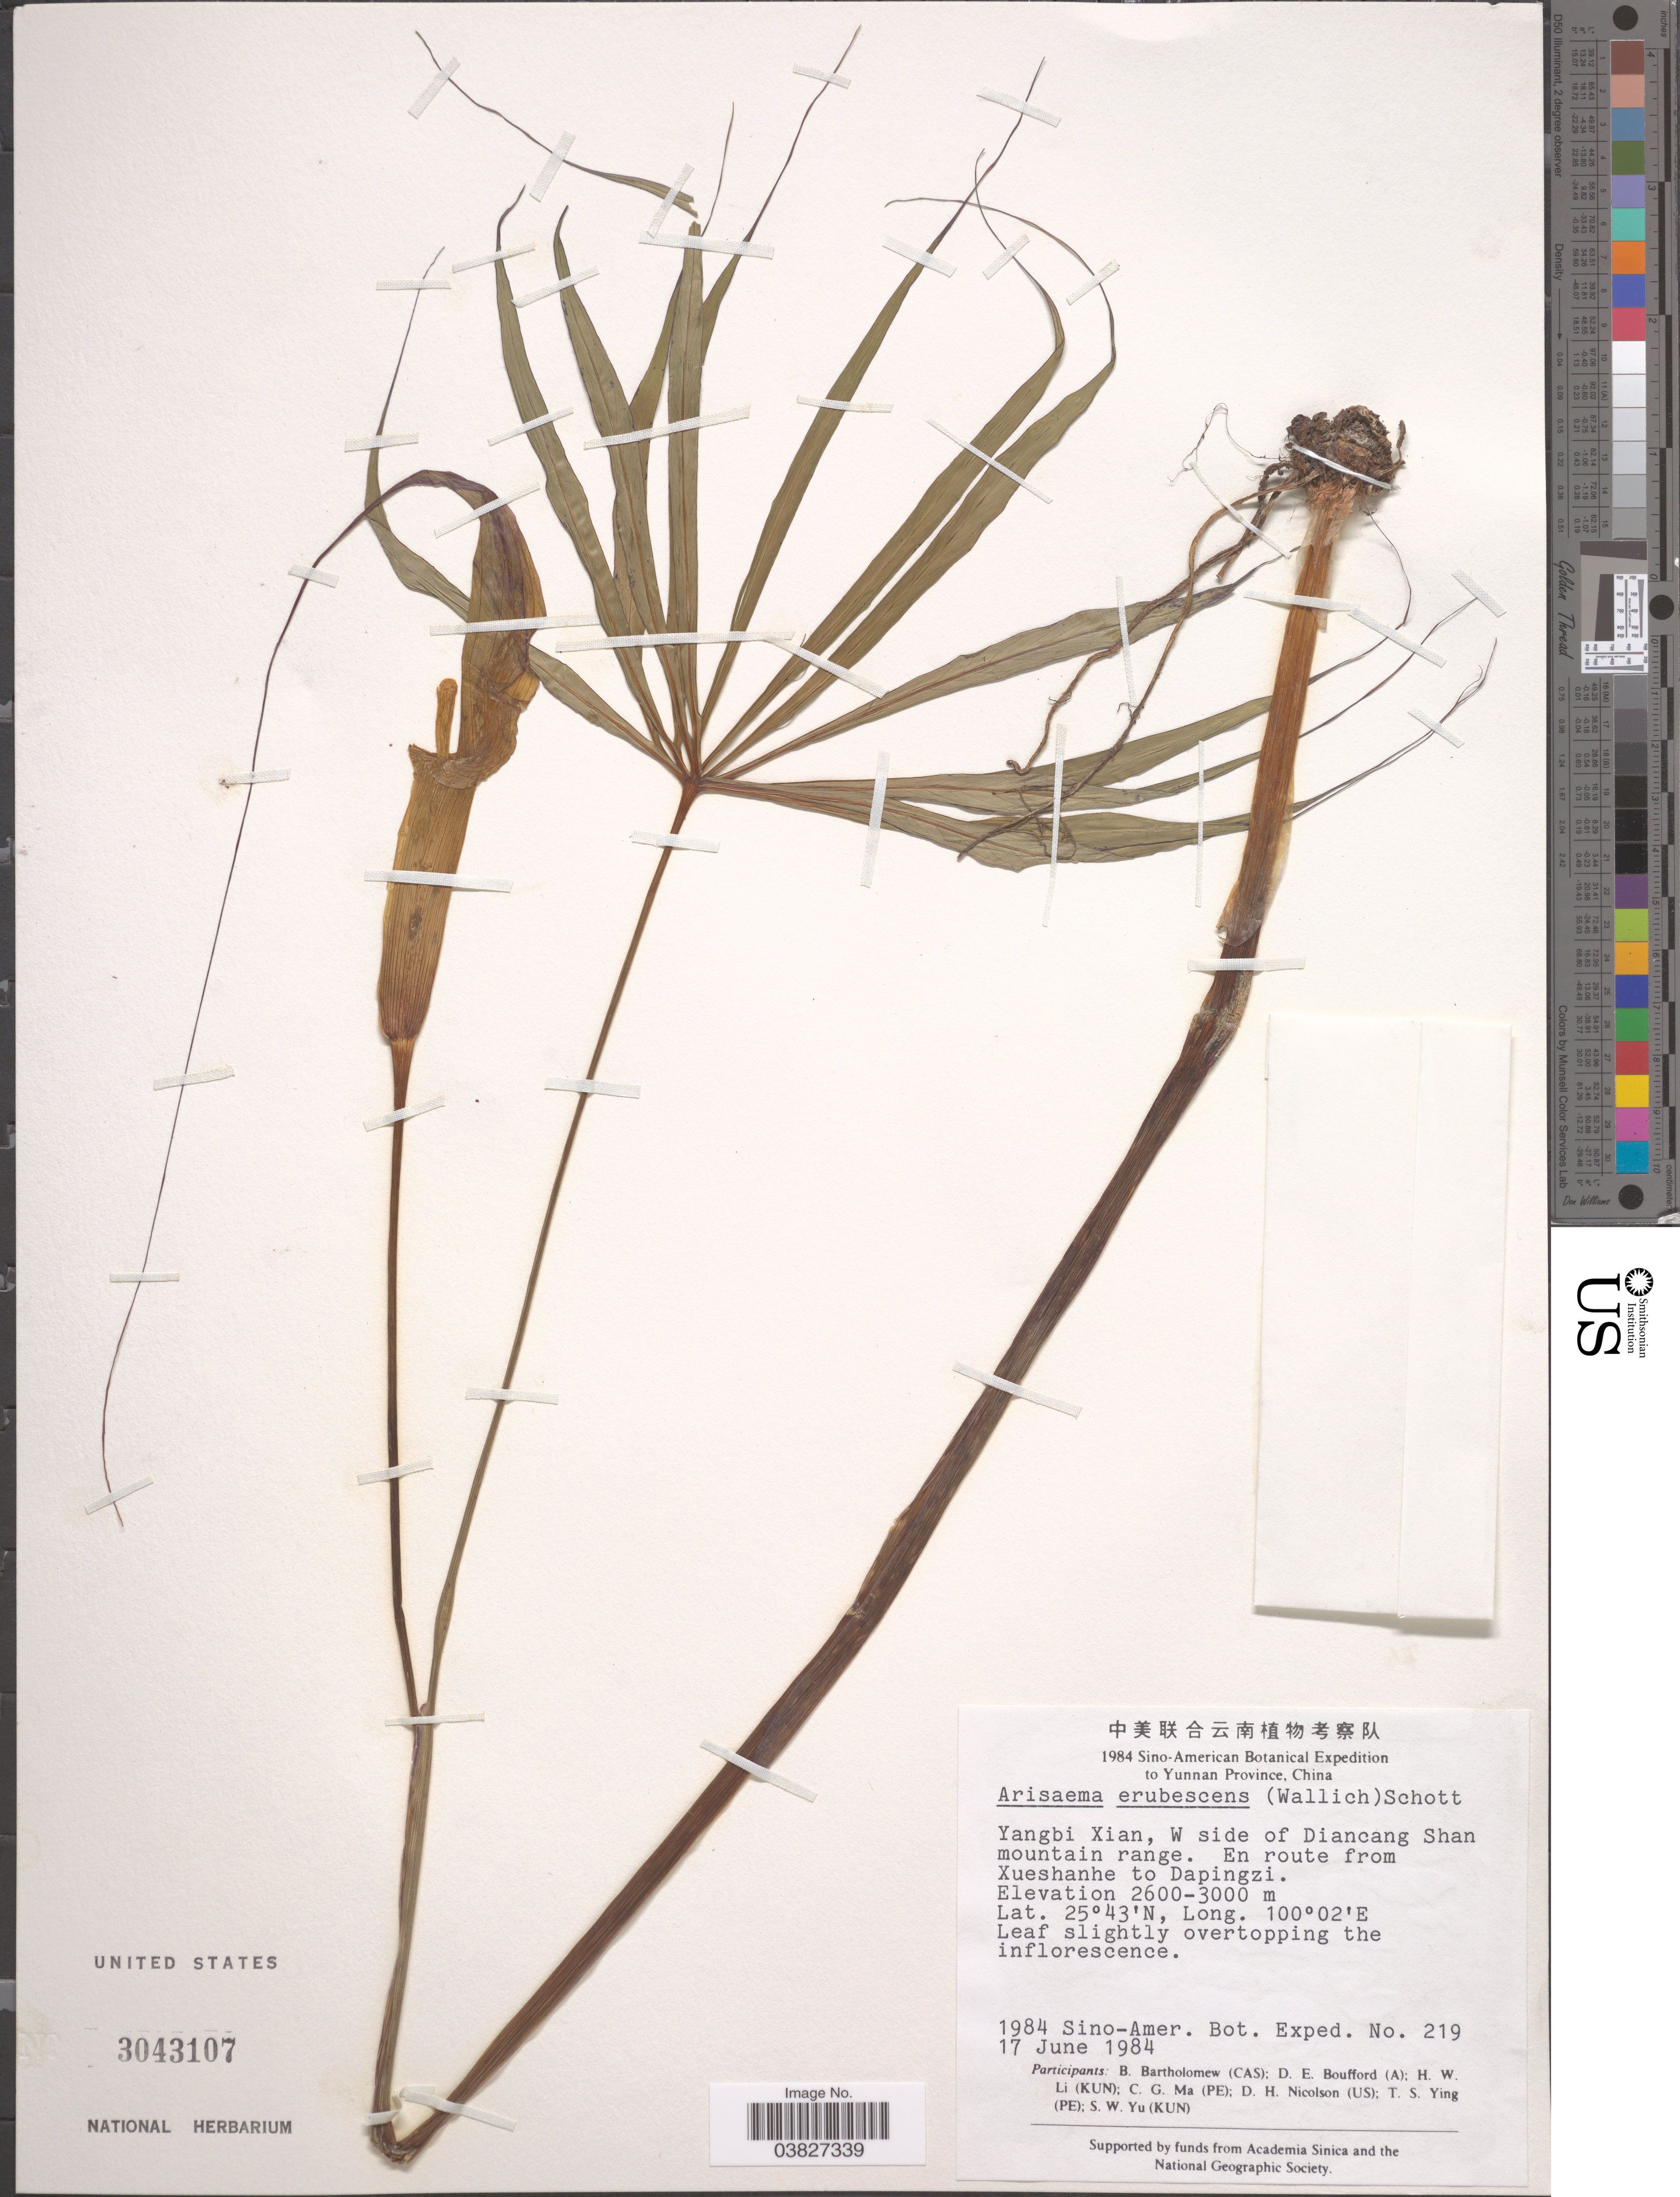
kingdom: Plantae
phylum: Tracheophyta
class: Liliopsida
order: Alismatales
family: Araceae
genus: Arisaema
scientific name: Arisaema erubescens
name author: (Wall.) Schott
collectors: Sino-Amer. Bot. Exped. 1984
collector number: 219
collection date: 1984-06-17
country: China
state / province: Yunnan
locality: Yangbi xian, W side of Diancang Shan mountain range. En route from Xueshanhe to Dapingzi.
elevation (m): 2600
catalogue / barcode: US 3043107